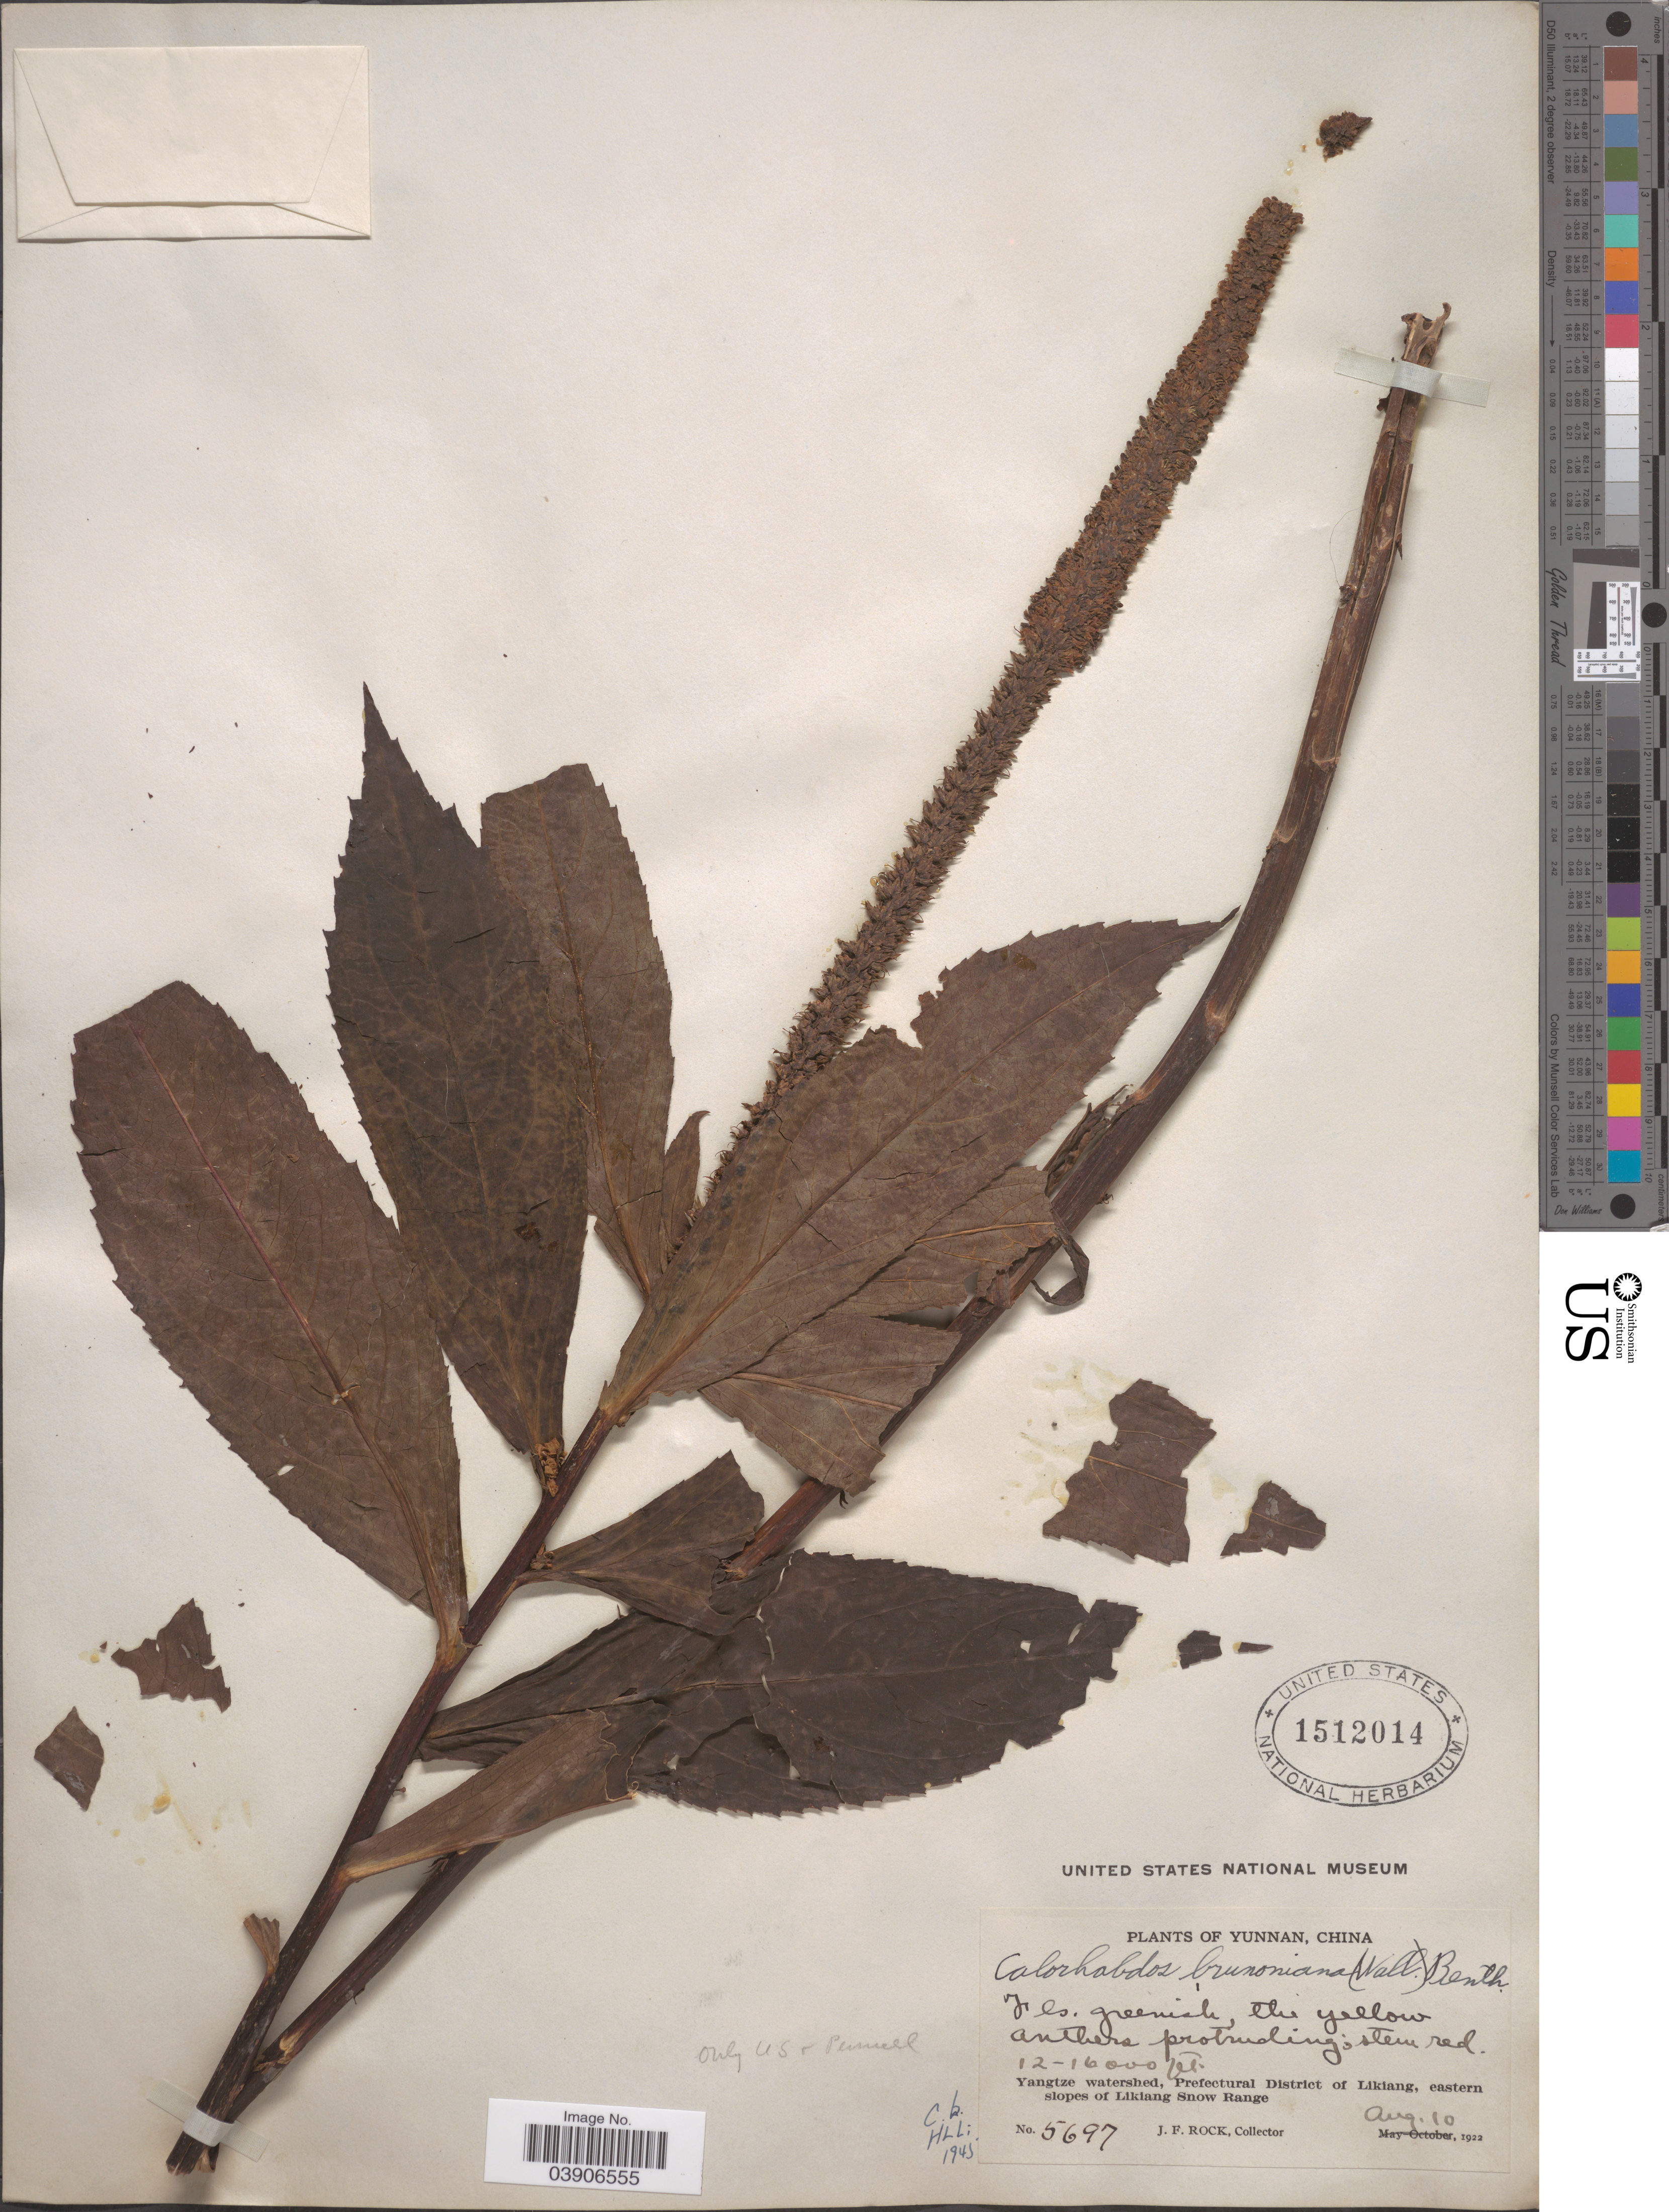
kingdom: Plantae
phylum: Tracheophyta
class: Magnoliopsida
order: Lamiales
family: Plantaginaceae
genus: Calorhabdos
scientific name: Calorhabdos brunoniana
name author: Benth.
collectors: J. Rock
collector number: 5697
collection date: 1922-08-10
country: China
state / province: Yunnan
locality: Yangtze watershed, Prefectural District of Likiang, eastern slopes of Likiang Snow Range.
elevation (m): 3658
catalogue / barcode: US 1512014